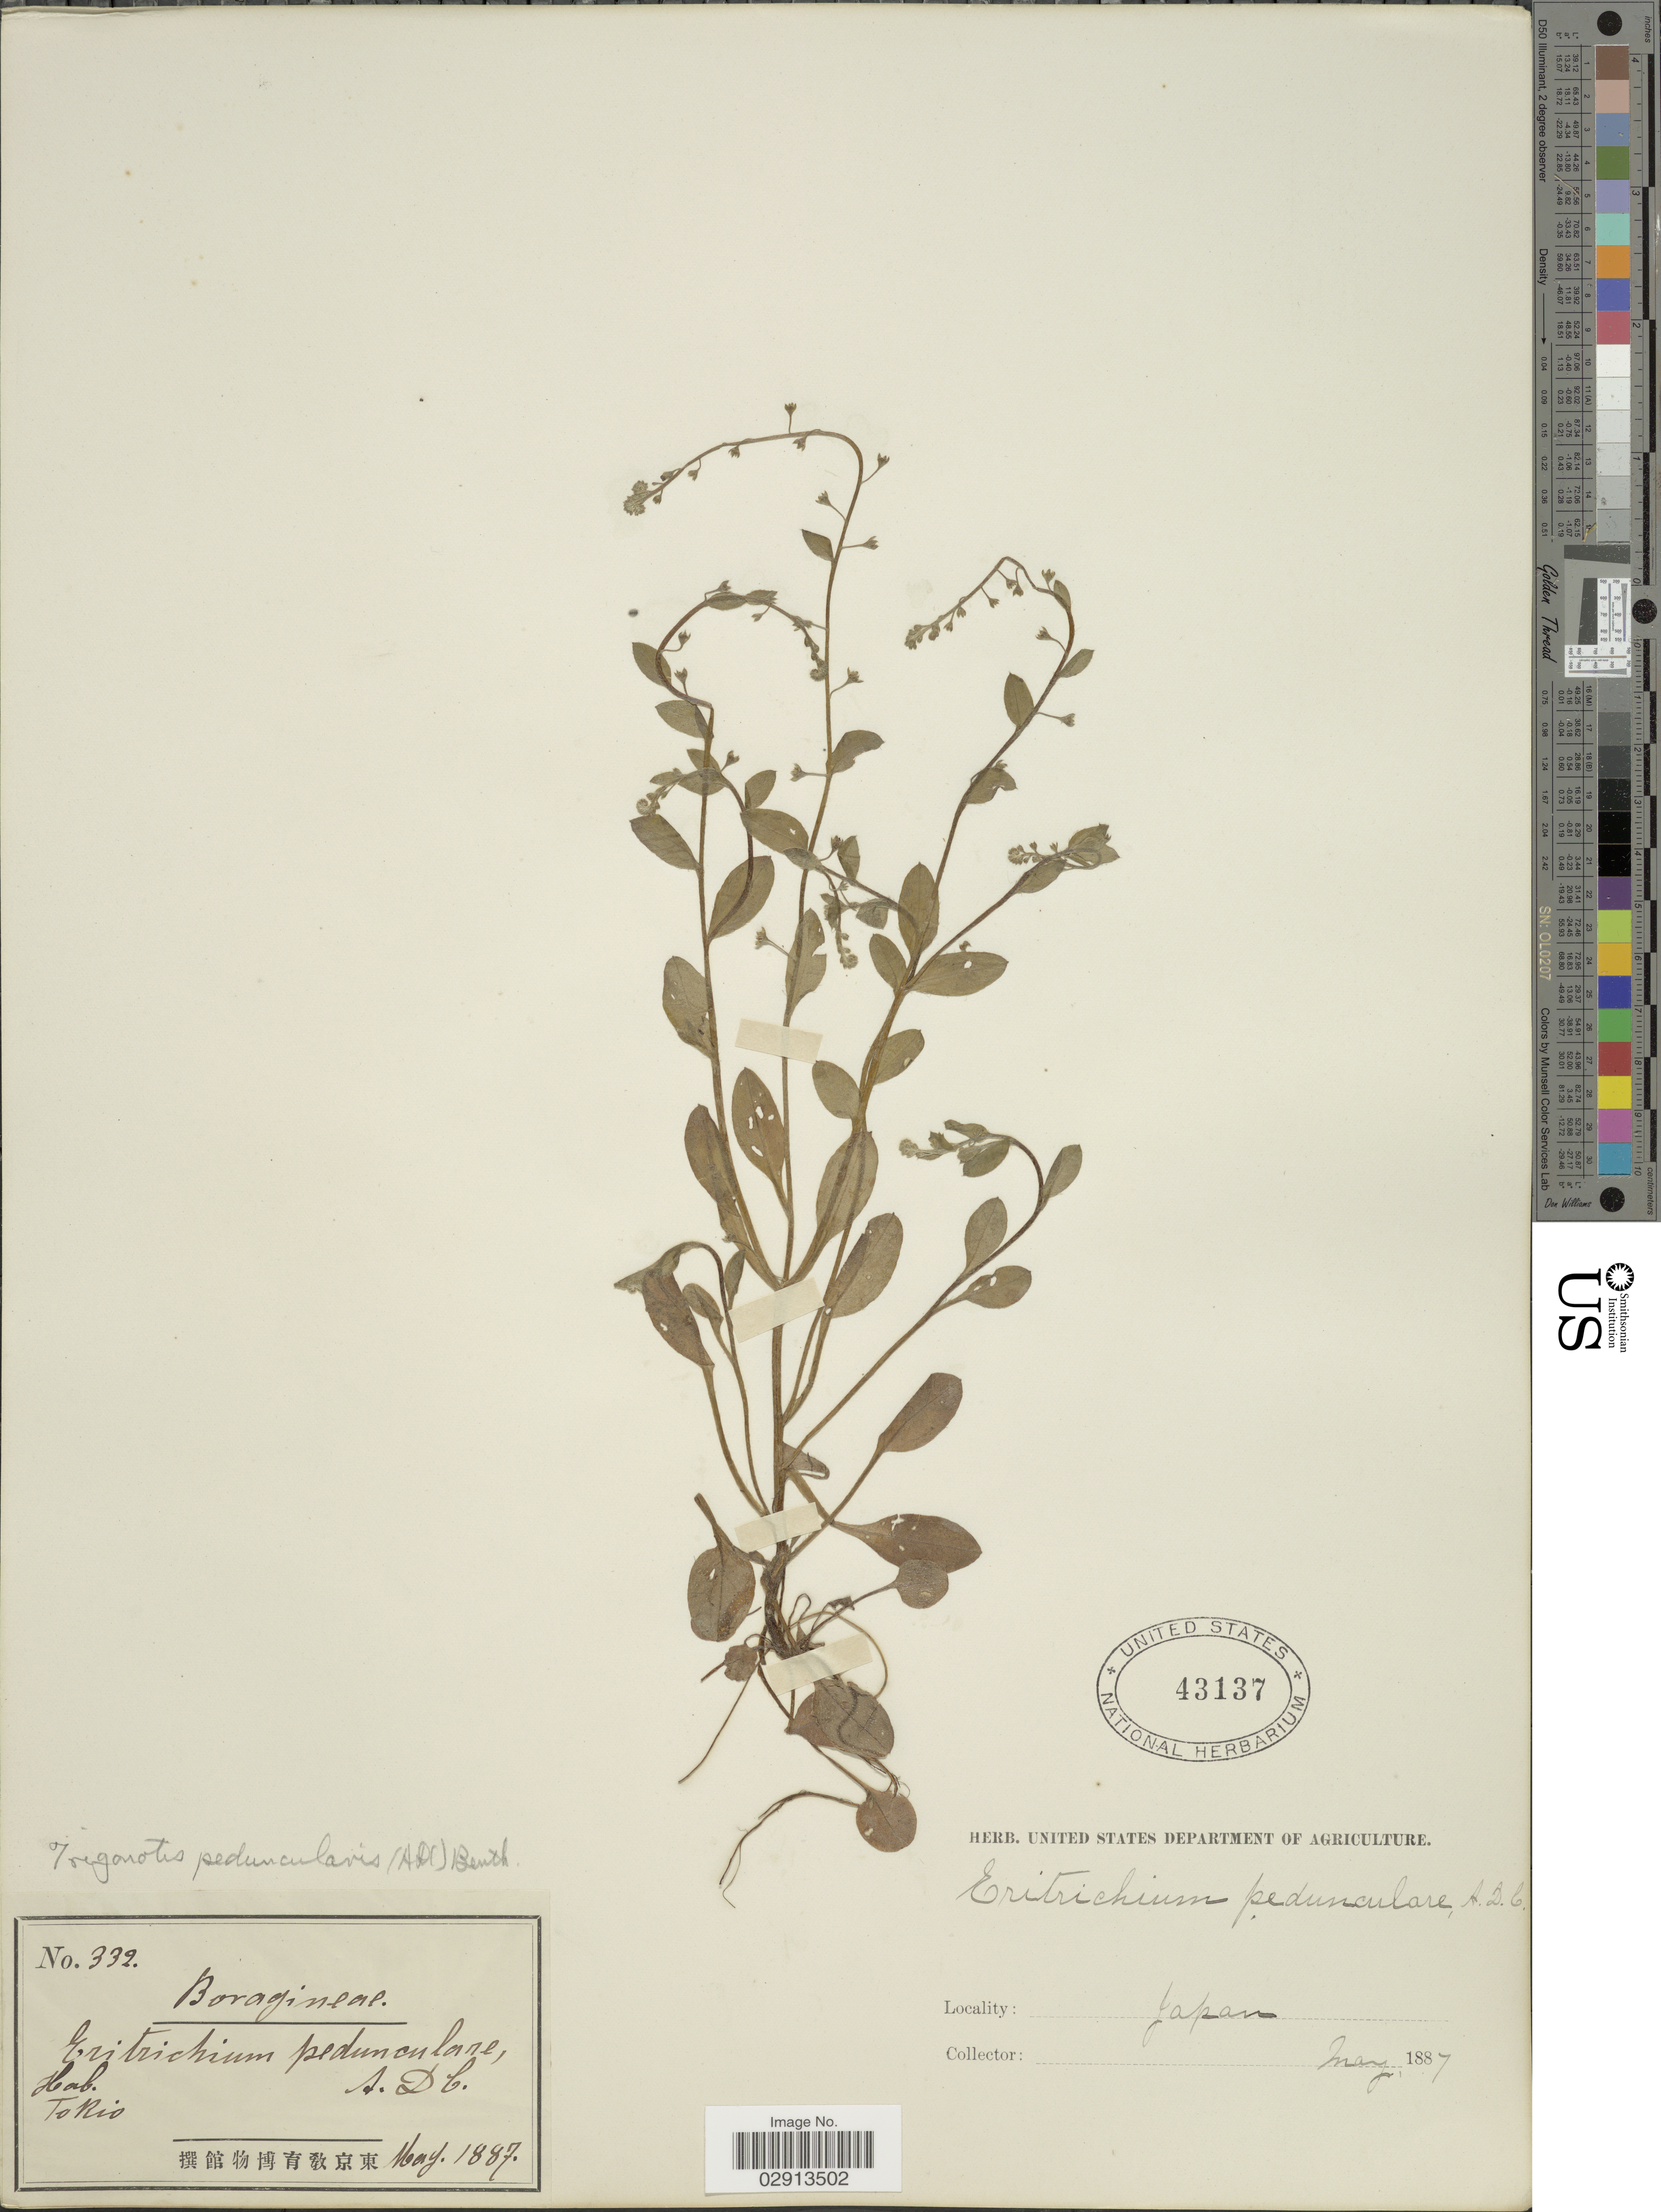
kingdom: Plantae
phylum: Tracheophyta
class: Magnoliopsida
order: Boraginales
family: Boraginaceae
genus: Trigonotis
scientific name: Trigonotis peduncularis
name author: (Trevis.) Benth. ex Baker et al.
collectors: Facchini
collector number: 332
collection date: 1887-05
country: Japan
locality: Tokio.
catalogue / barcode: US 43137